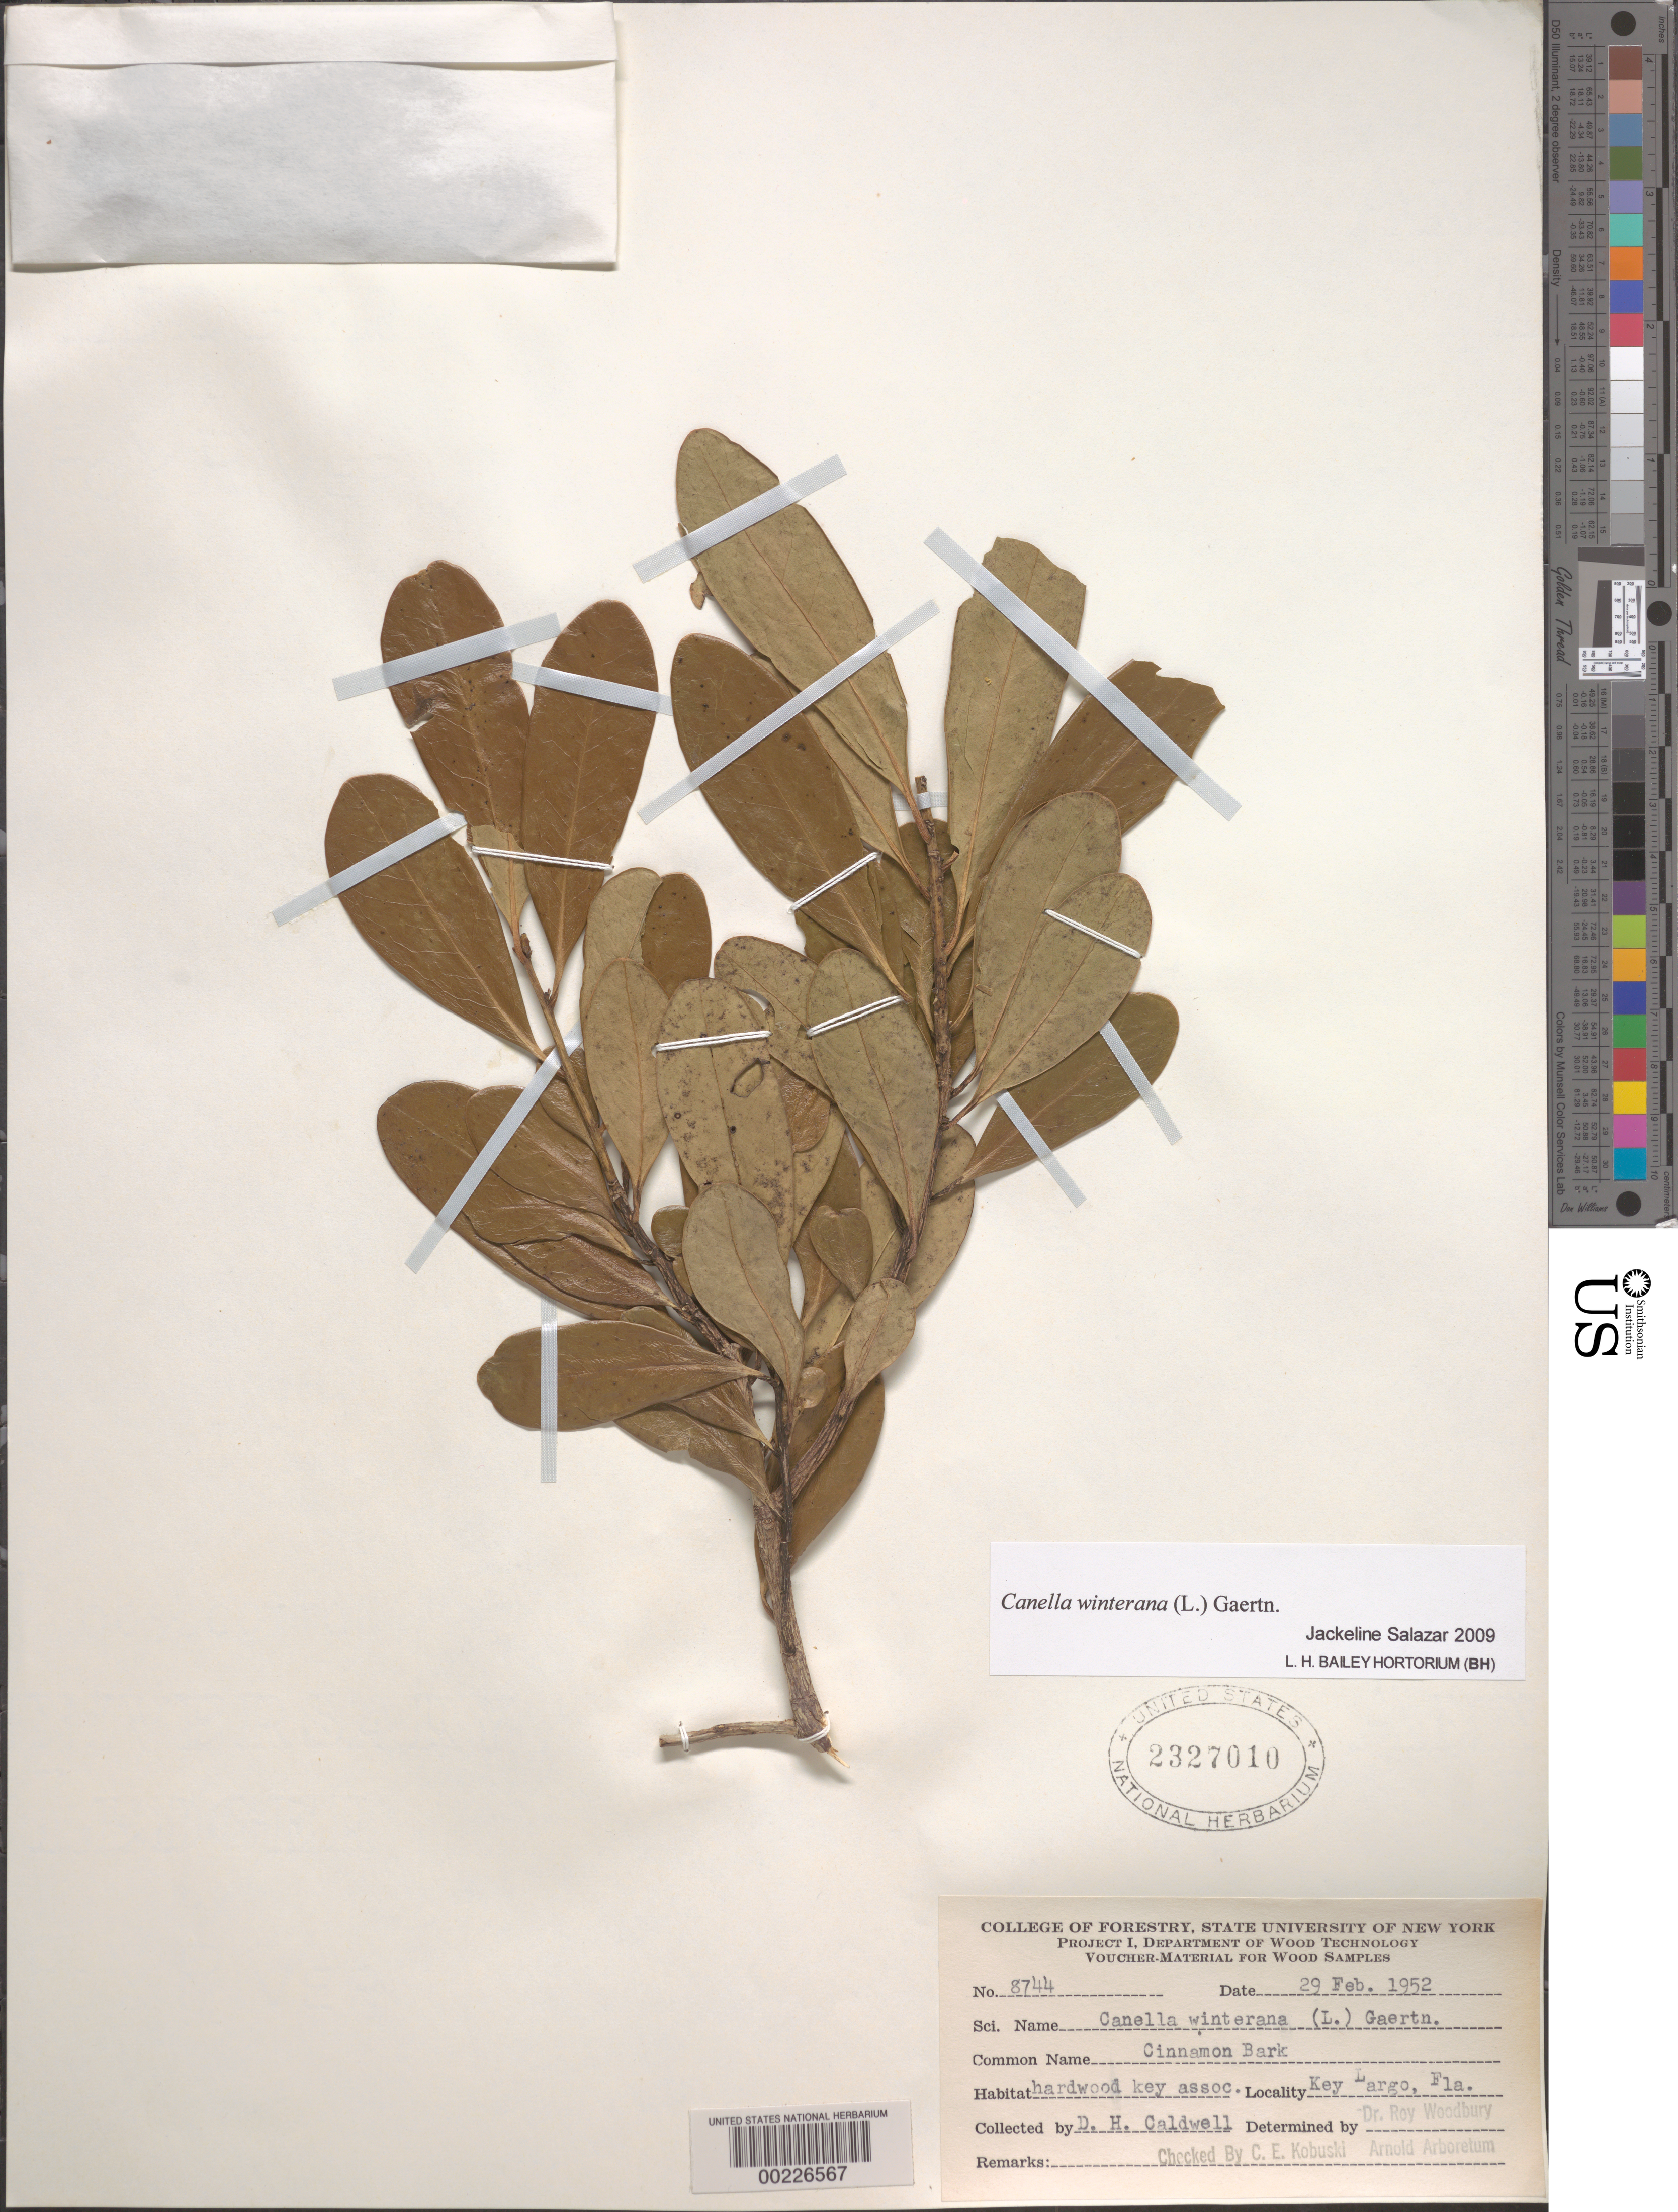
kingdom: Plantae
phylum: Tracheophyta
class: Magnoliopsida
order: Canellales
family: Canellaceae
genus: Canella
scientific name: Canella winterana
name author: (L.) Gaertn.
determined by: Woodbury, Roy O.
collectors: D. H. Caldwell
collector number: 8744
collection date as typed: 29 Feb 1952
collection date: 1952-02-29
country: United States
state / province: Florida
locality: Key largo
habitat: Hardwood key association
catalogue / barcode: US 2327010